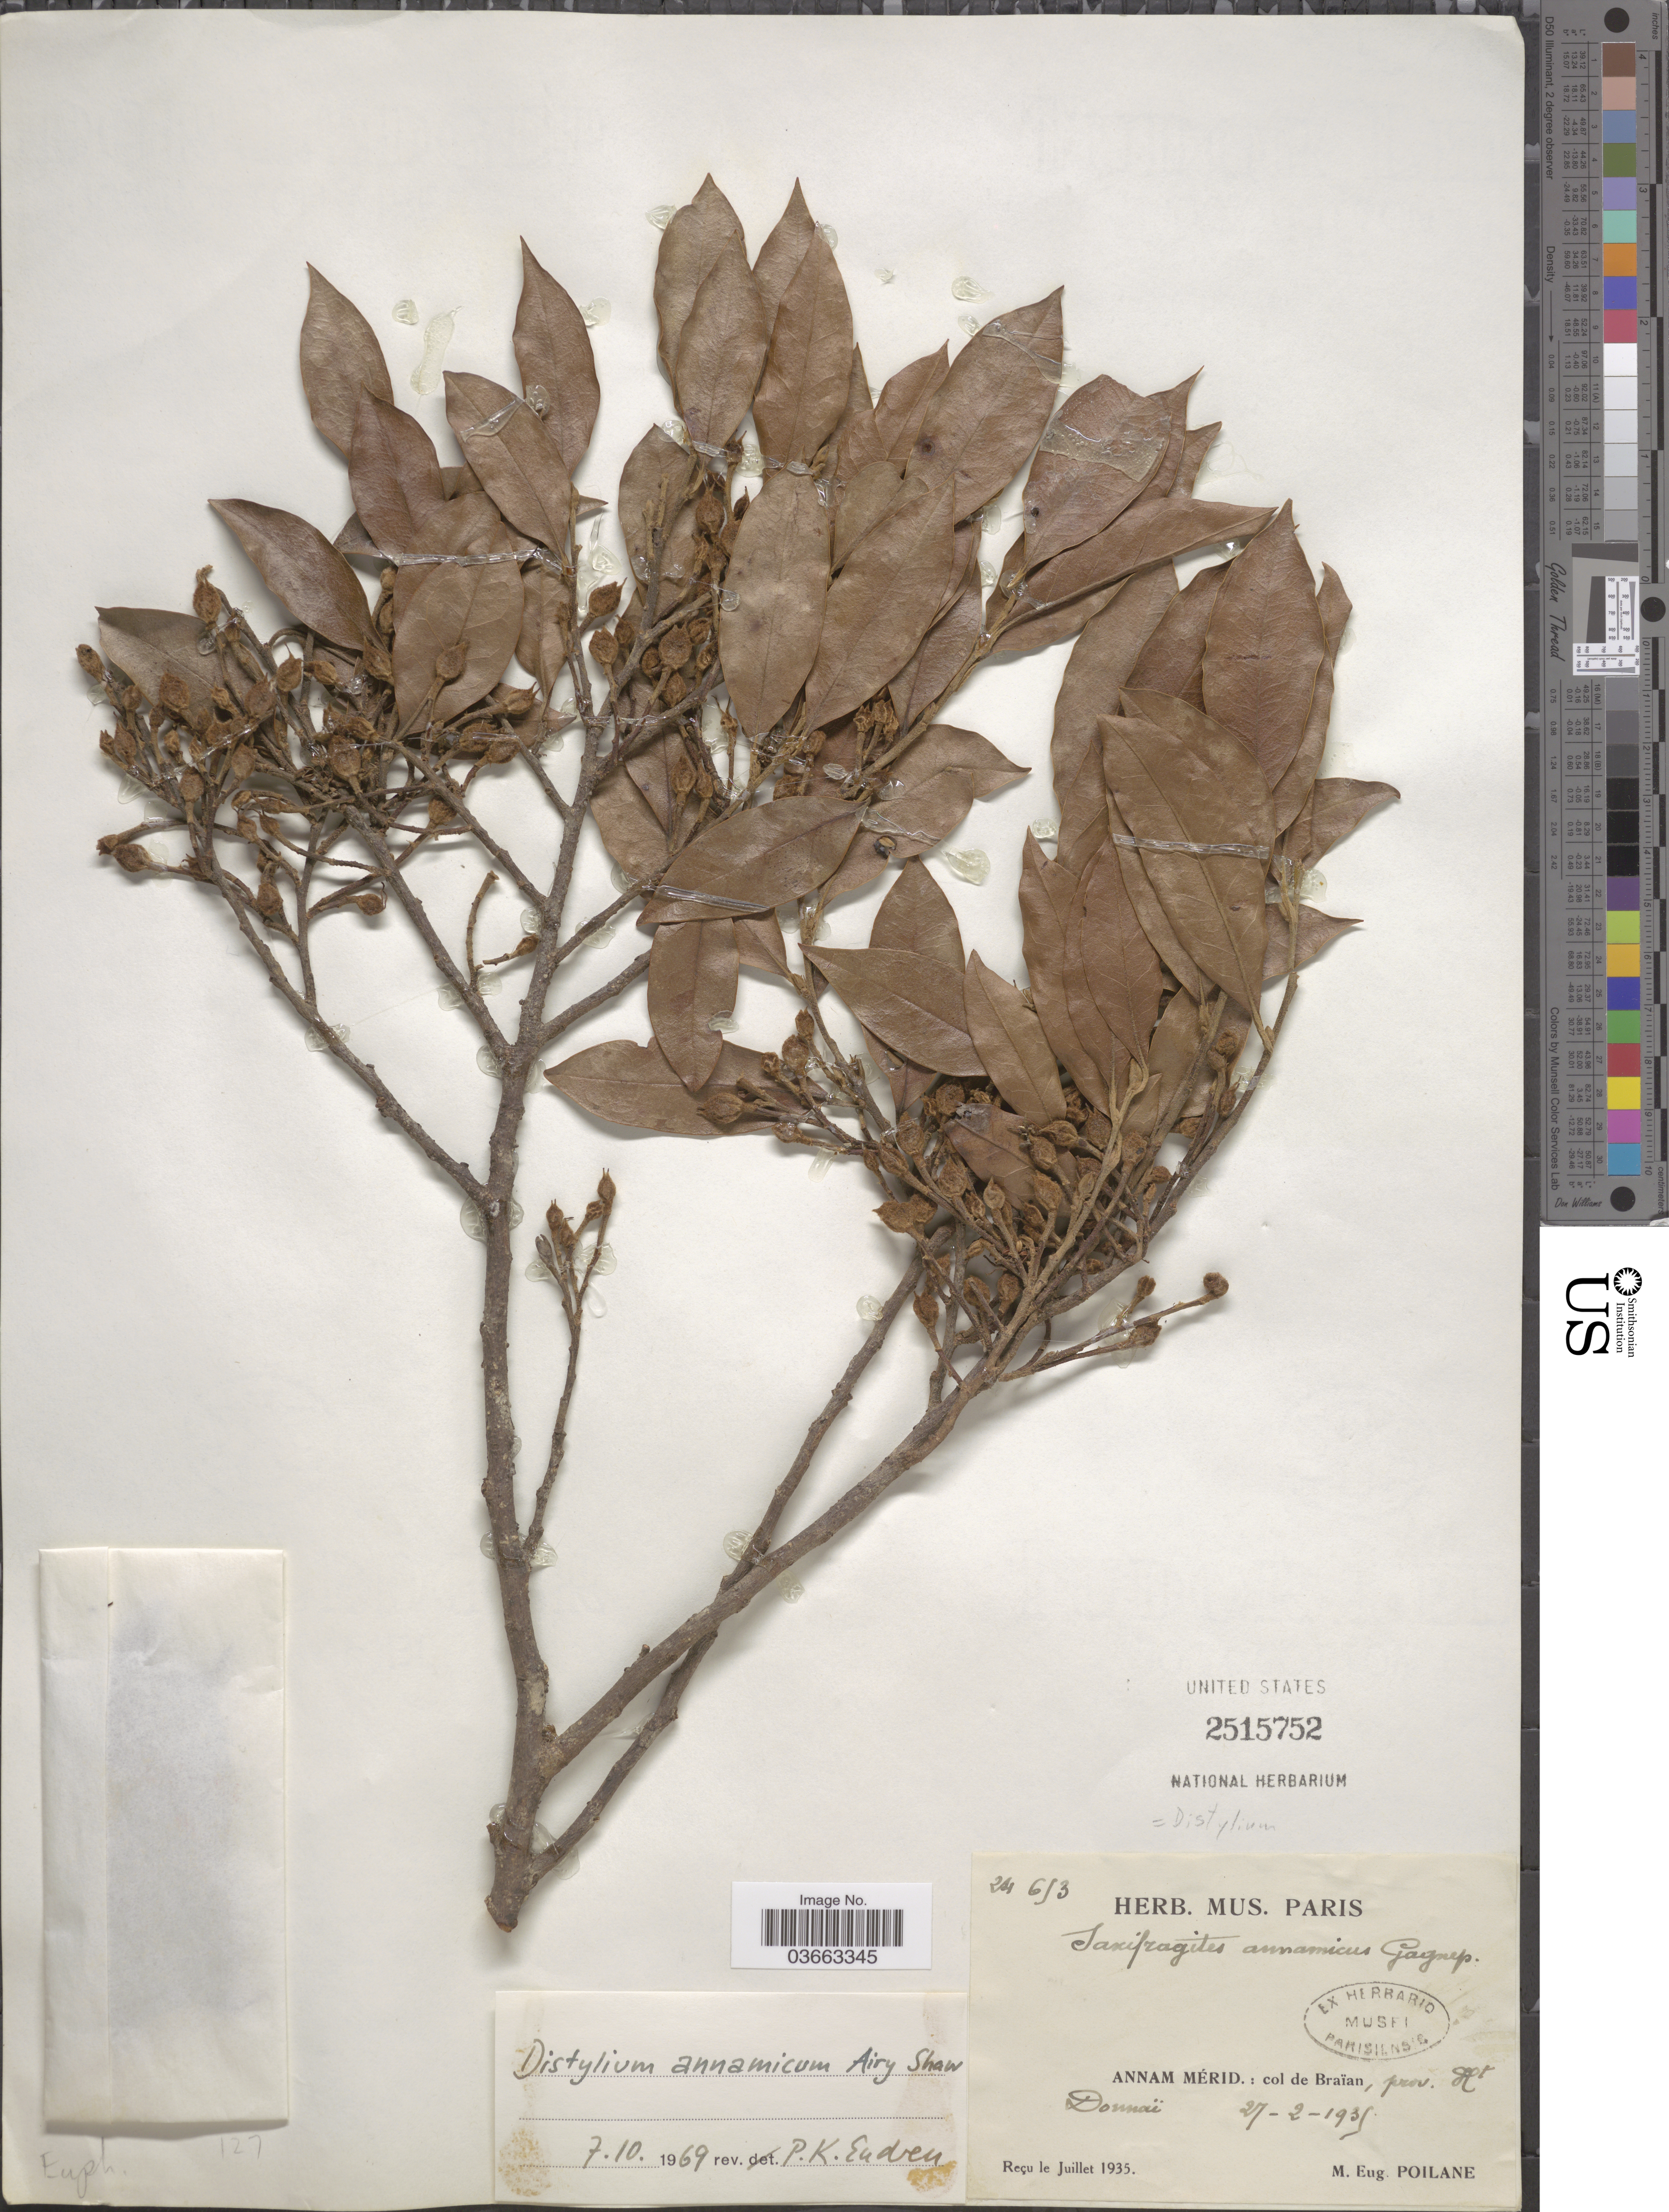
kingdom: Plantae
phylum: Tracheophyta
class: Magnoliopsida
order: Saxifragales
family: Hamamelidaceae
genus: Distylium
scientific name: Distylium annamicum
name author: (Gagnep.) Airy Shaw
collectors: M. Poilane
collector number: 24653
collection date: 1935-02-27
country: Vietnam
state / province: Dong Nai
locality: Annam Mérid.: col de Braïan, prov. Ht Donnaï.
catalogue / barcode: US 2515752